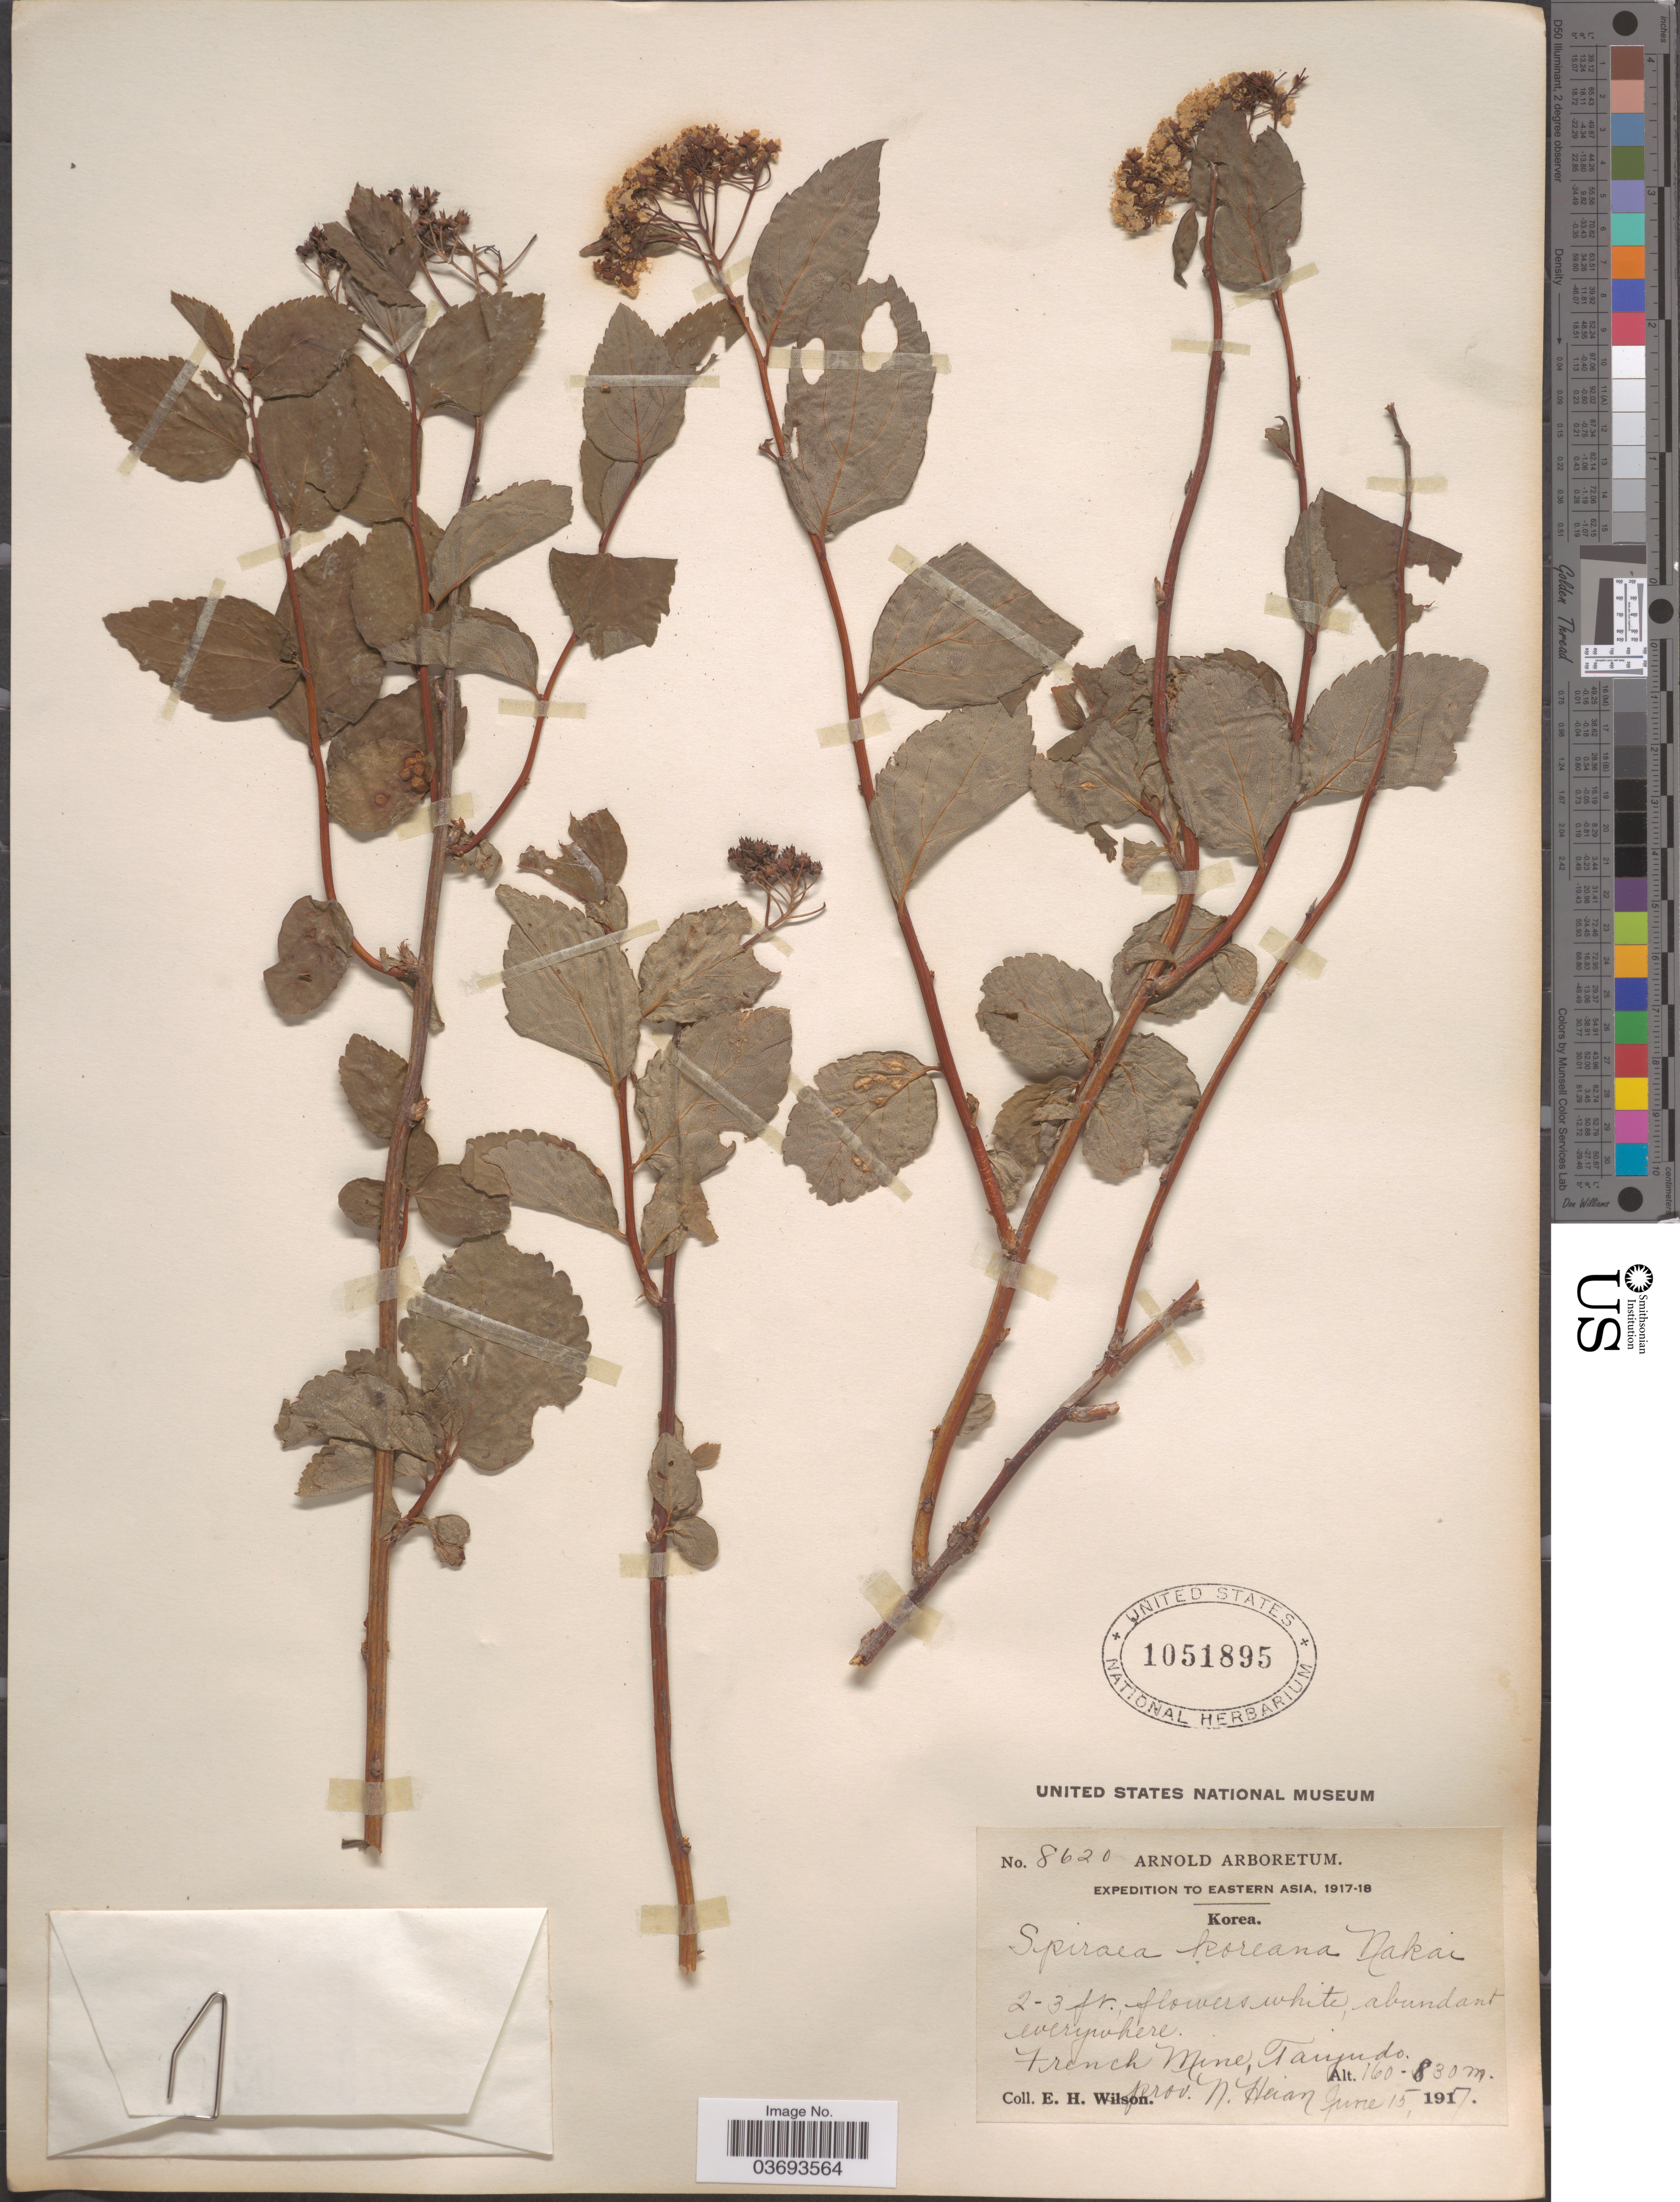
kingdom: Plantae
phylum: Tracheophyta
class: Magnoliopsida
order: Rosales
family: Rosaceae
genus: Spiraea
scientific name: Spiraea koreana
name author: Nakai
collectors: E. Wilson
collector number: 8620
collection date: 1917-06-15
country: North Korea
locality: French Mine, Taiyudo, prov. N. Heian.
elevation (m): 160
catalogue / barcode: US 1051895